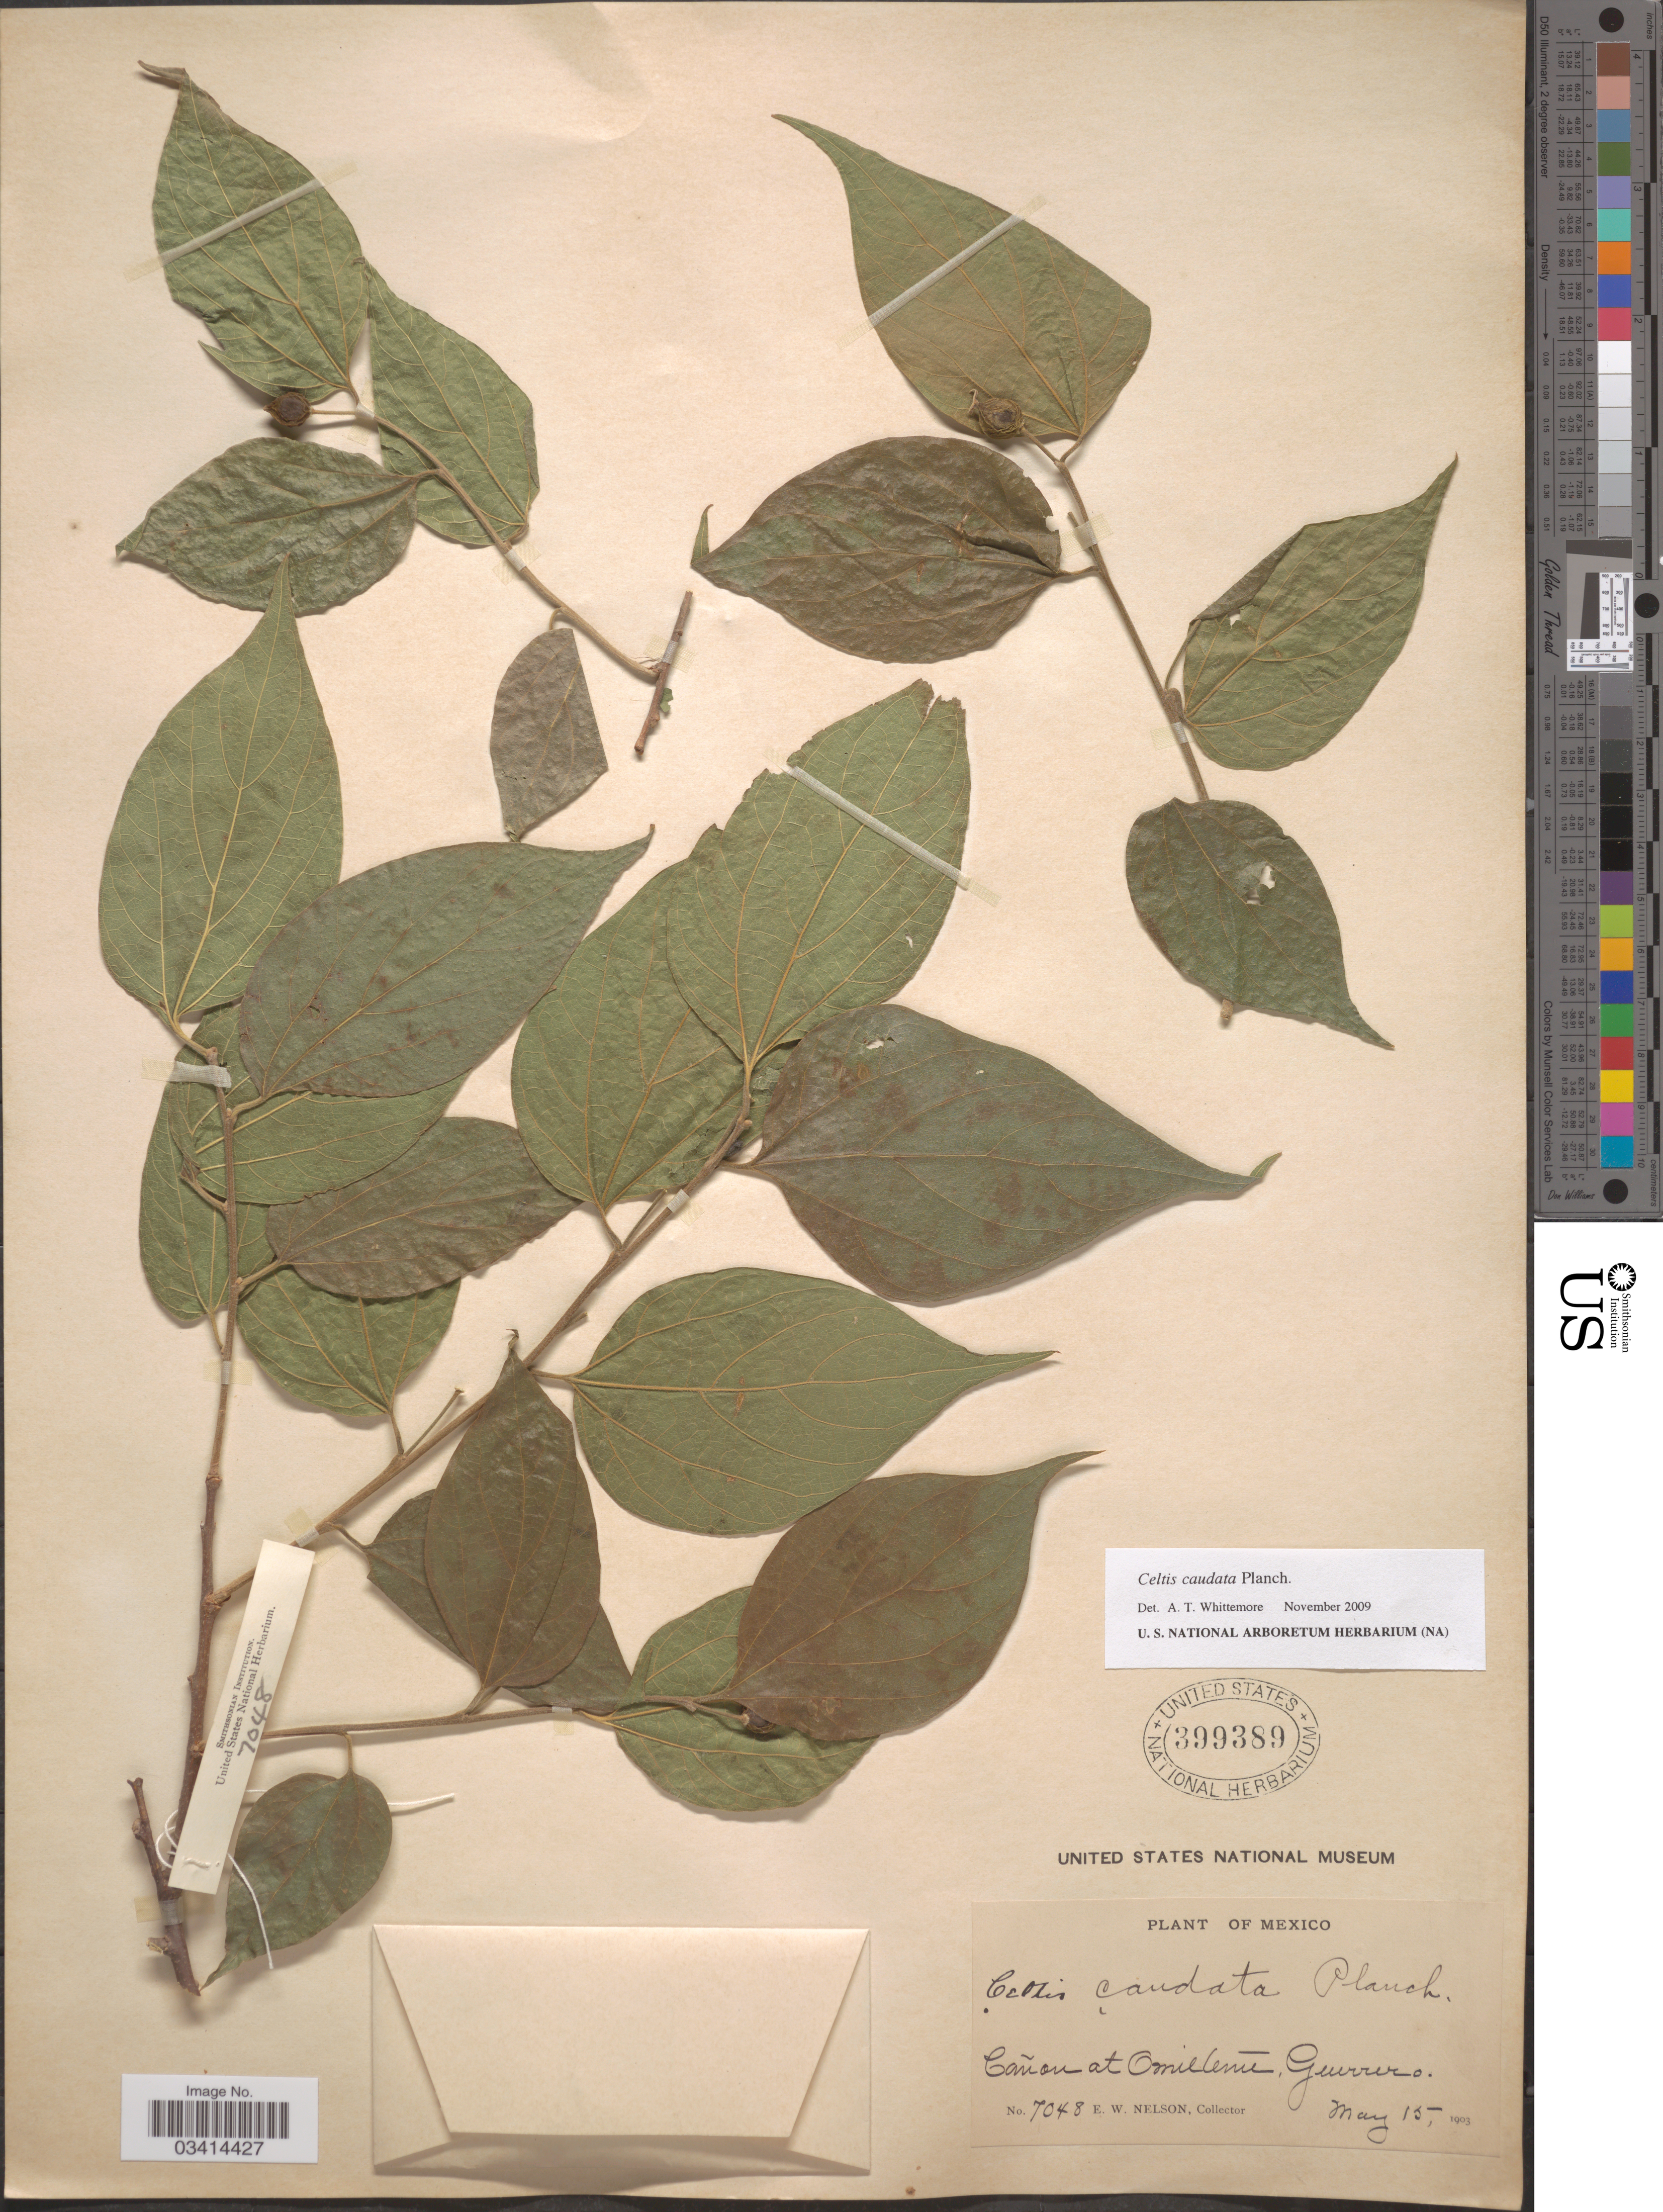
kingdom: Plantae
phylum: Tracheophyta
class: Magnoliopsida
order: Rosales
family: Cannabaceae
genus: Celtis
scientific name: Celtis caudata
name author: Planch.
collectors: E. W. Nelson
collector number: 7048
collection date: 1903-05-15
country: Mexico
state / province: Guerrero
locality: Cañon at Omilteme.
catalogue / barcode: US 399389